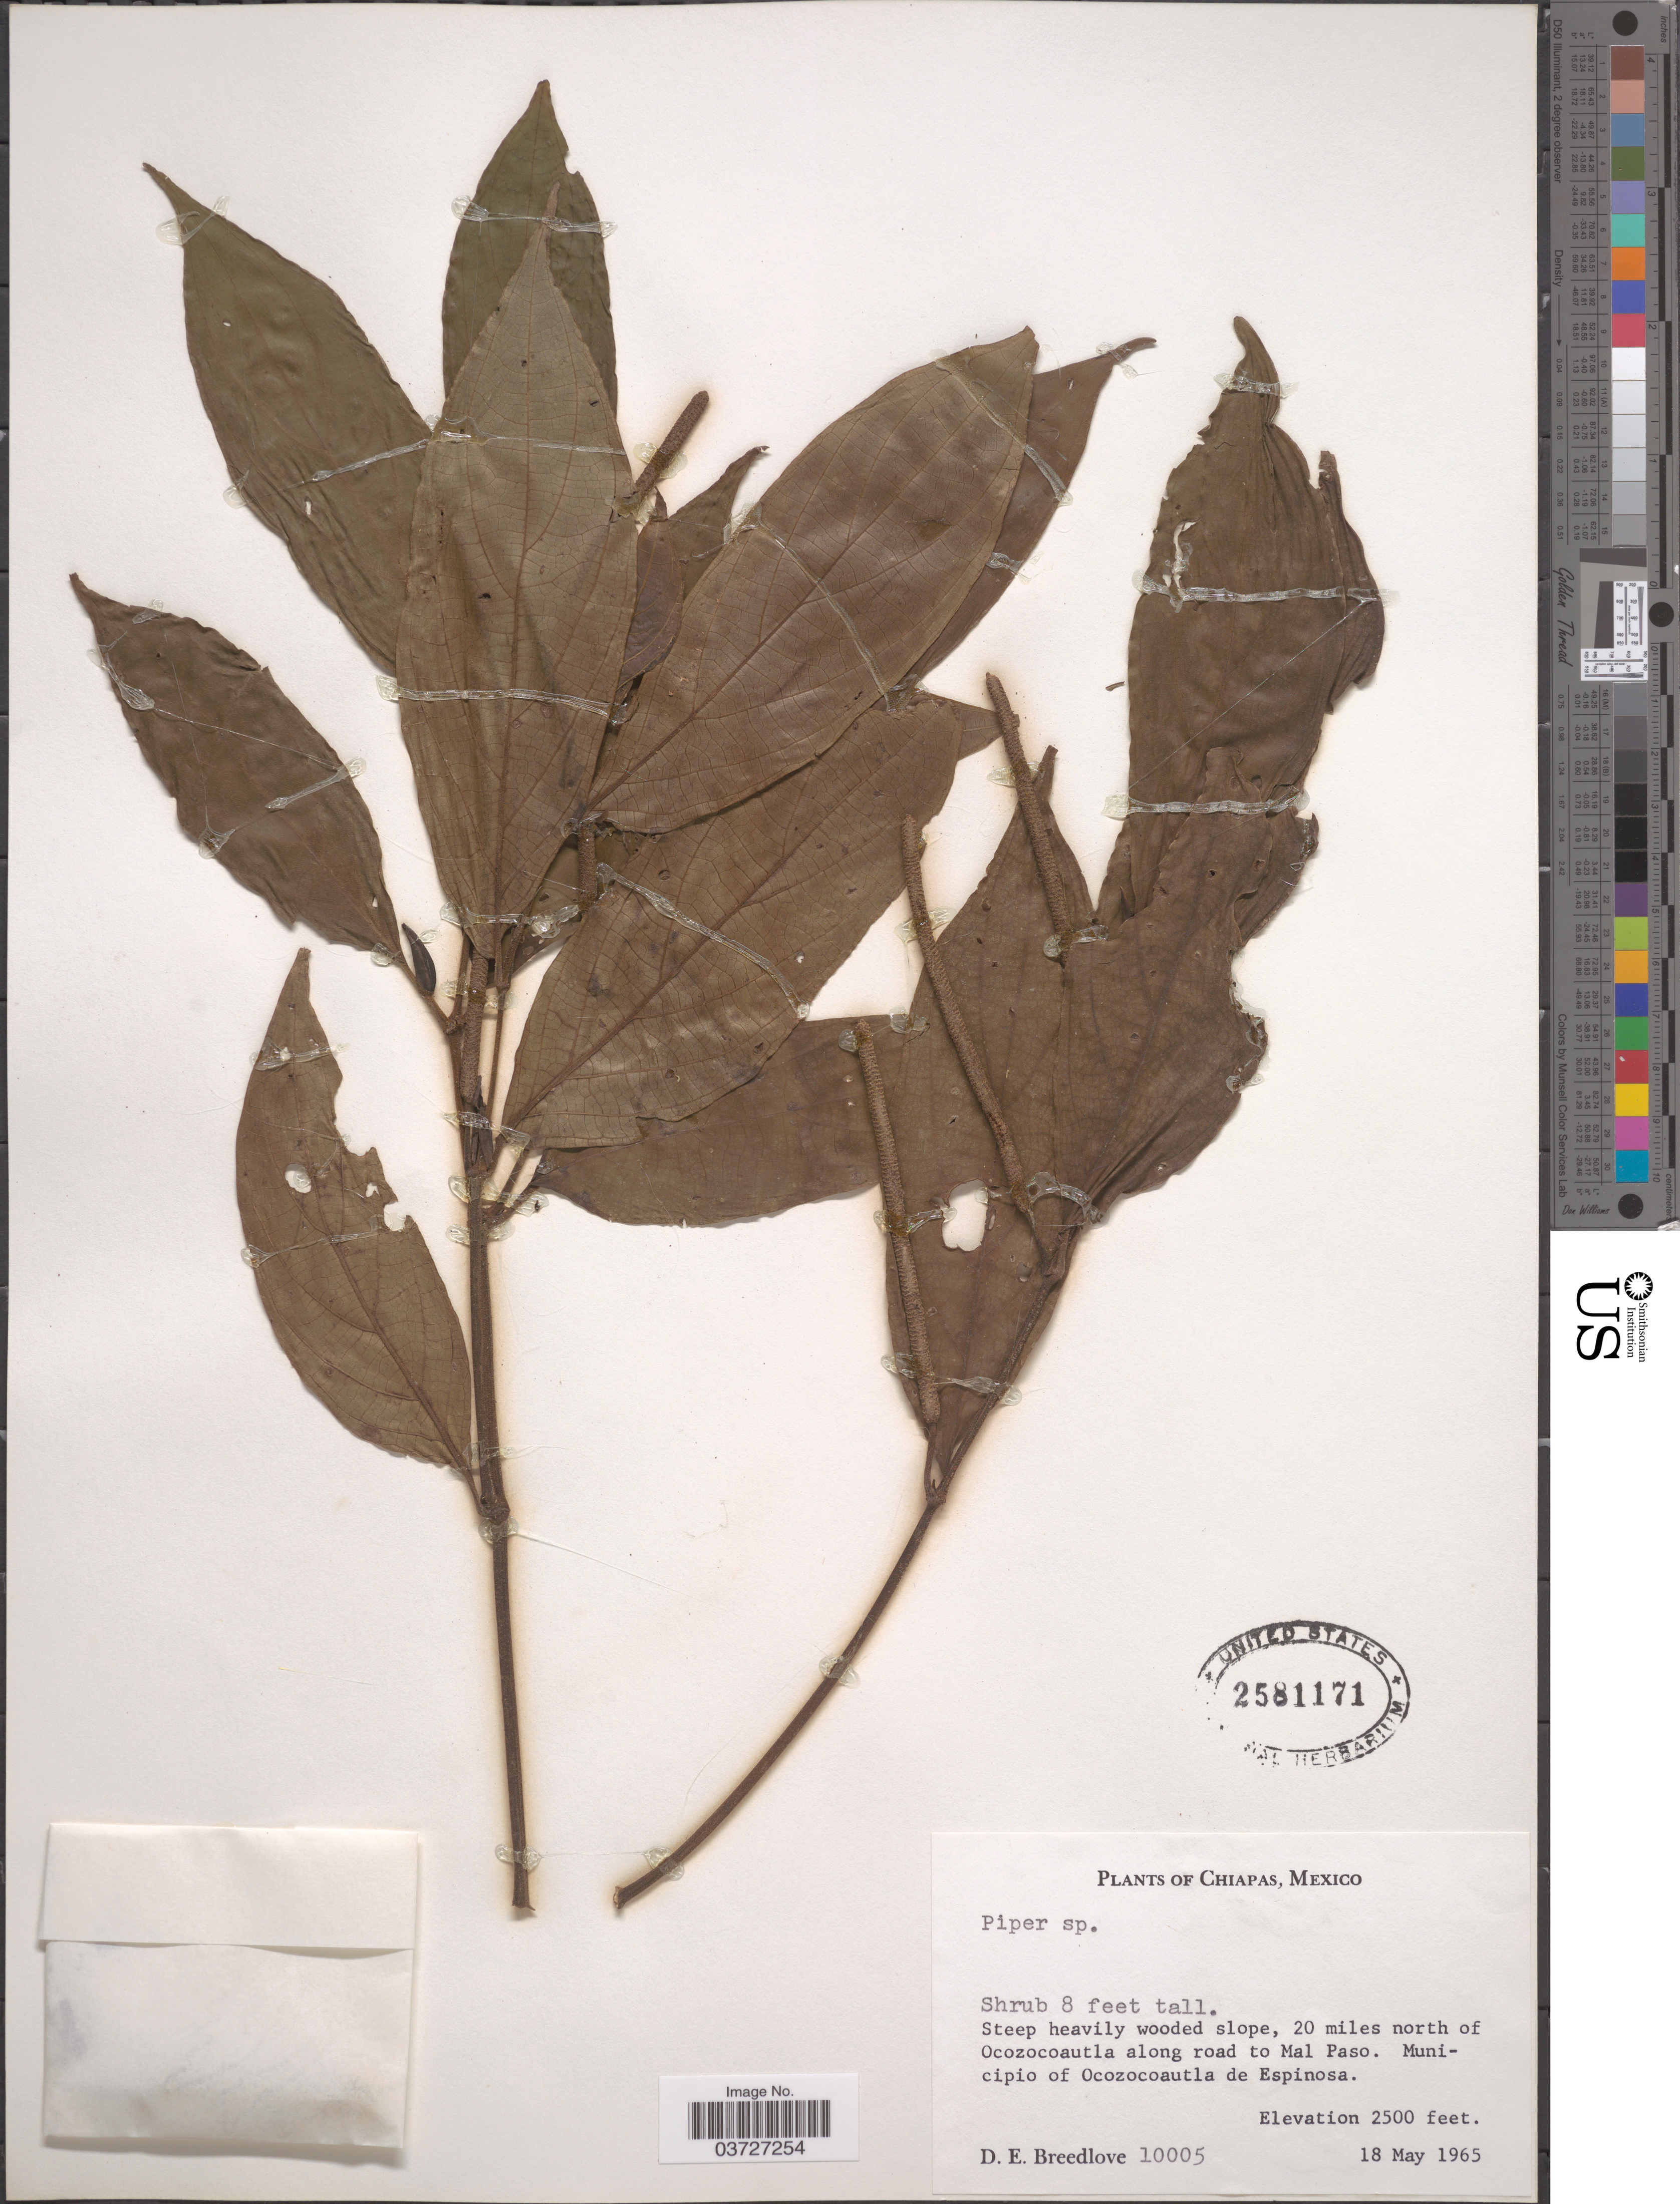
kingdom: Plantae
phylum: Tracheophyta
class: Magnoliopsida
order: Piperales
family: Piperaceae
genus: Piper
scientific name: Piper sp.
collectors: D. E. Breedlove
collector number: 10005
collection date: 1965-05-18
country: Mexico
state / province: Chiapas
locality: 20 miles north of Ocozocoautla along road to Mal Paso. Municipio of Ocozocoautla de Espinosa.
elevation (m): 762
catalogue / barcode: US 2581171